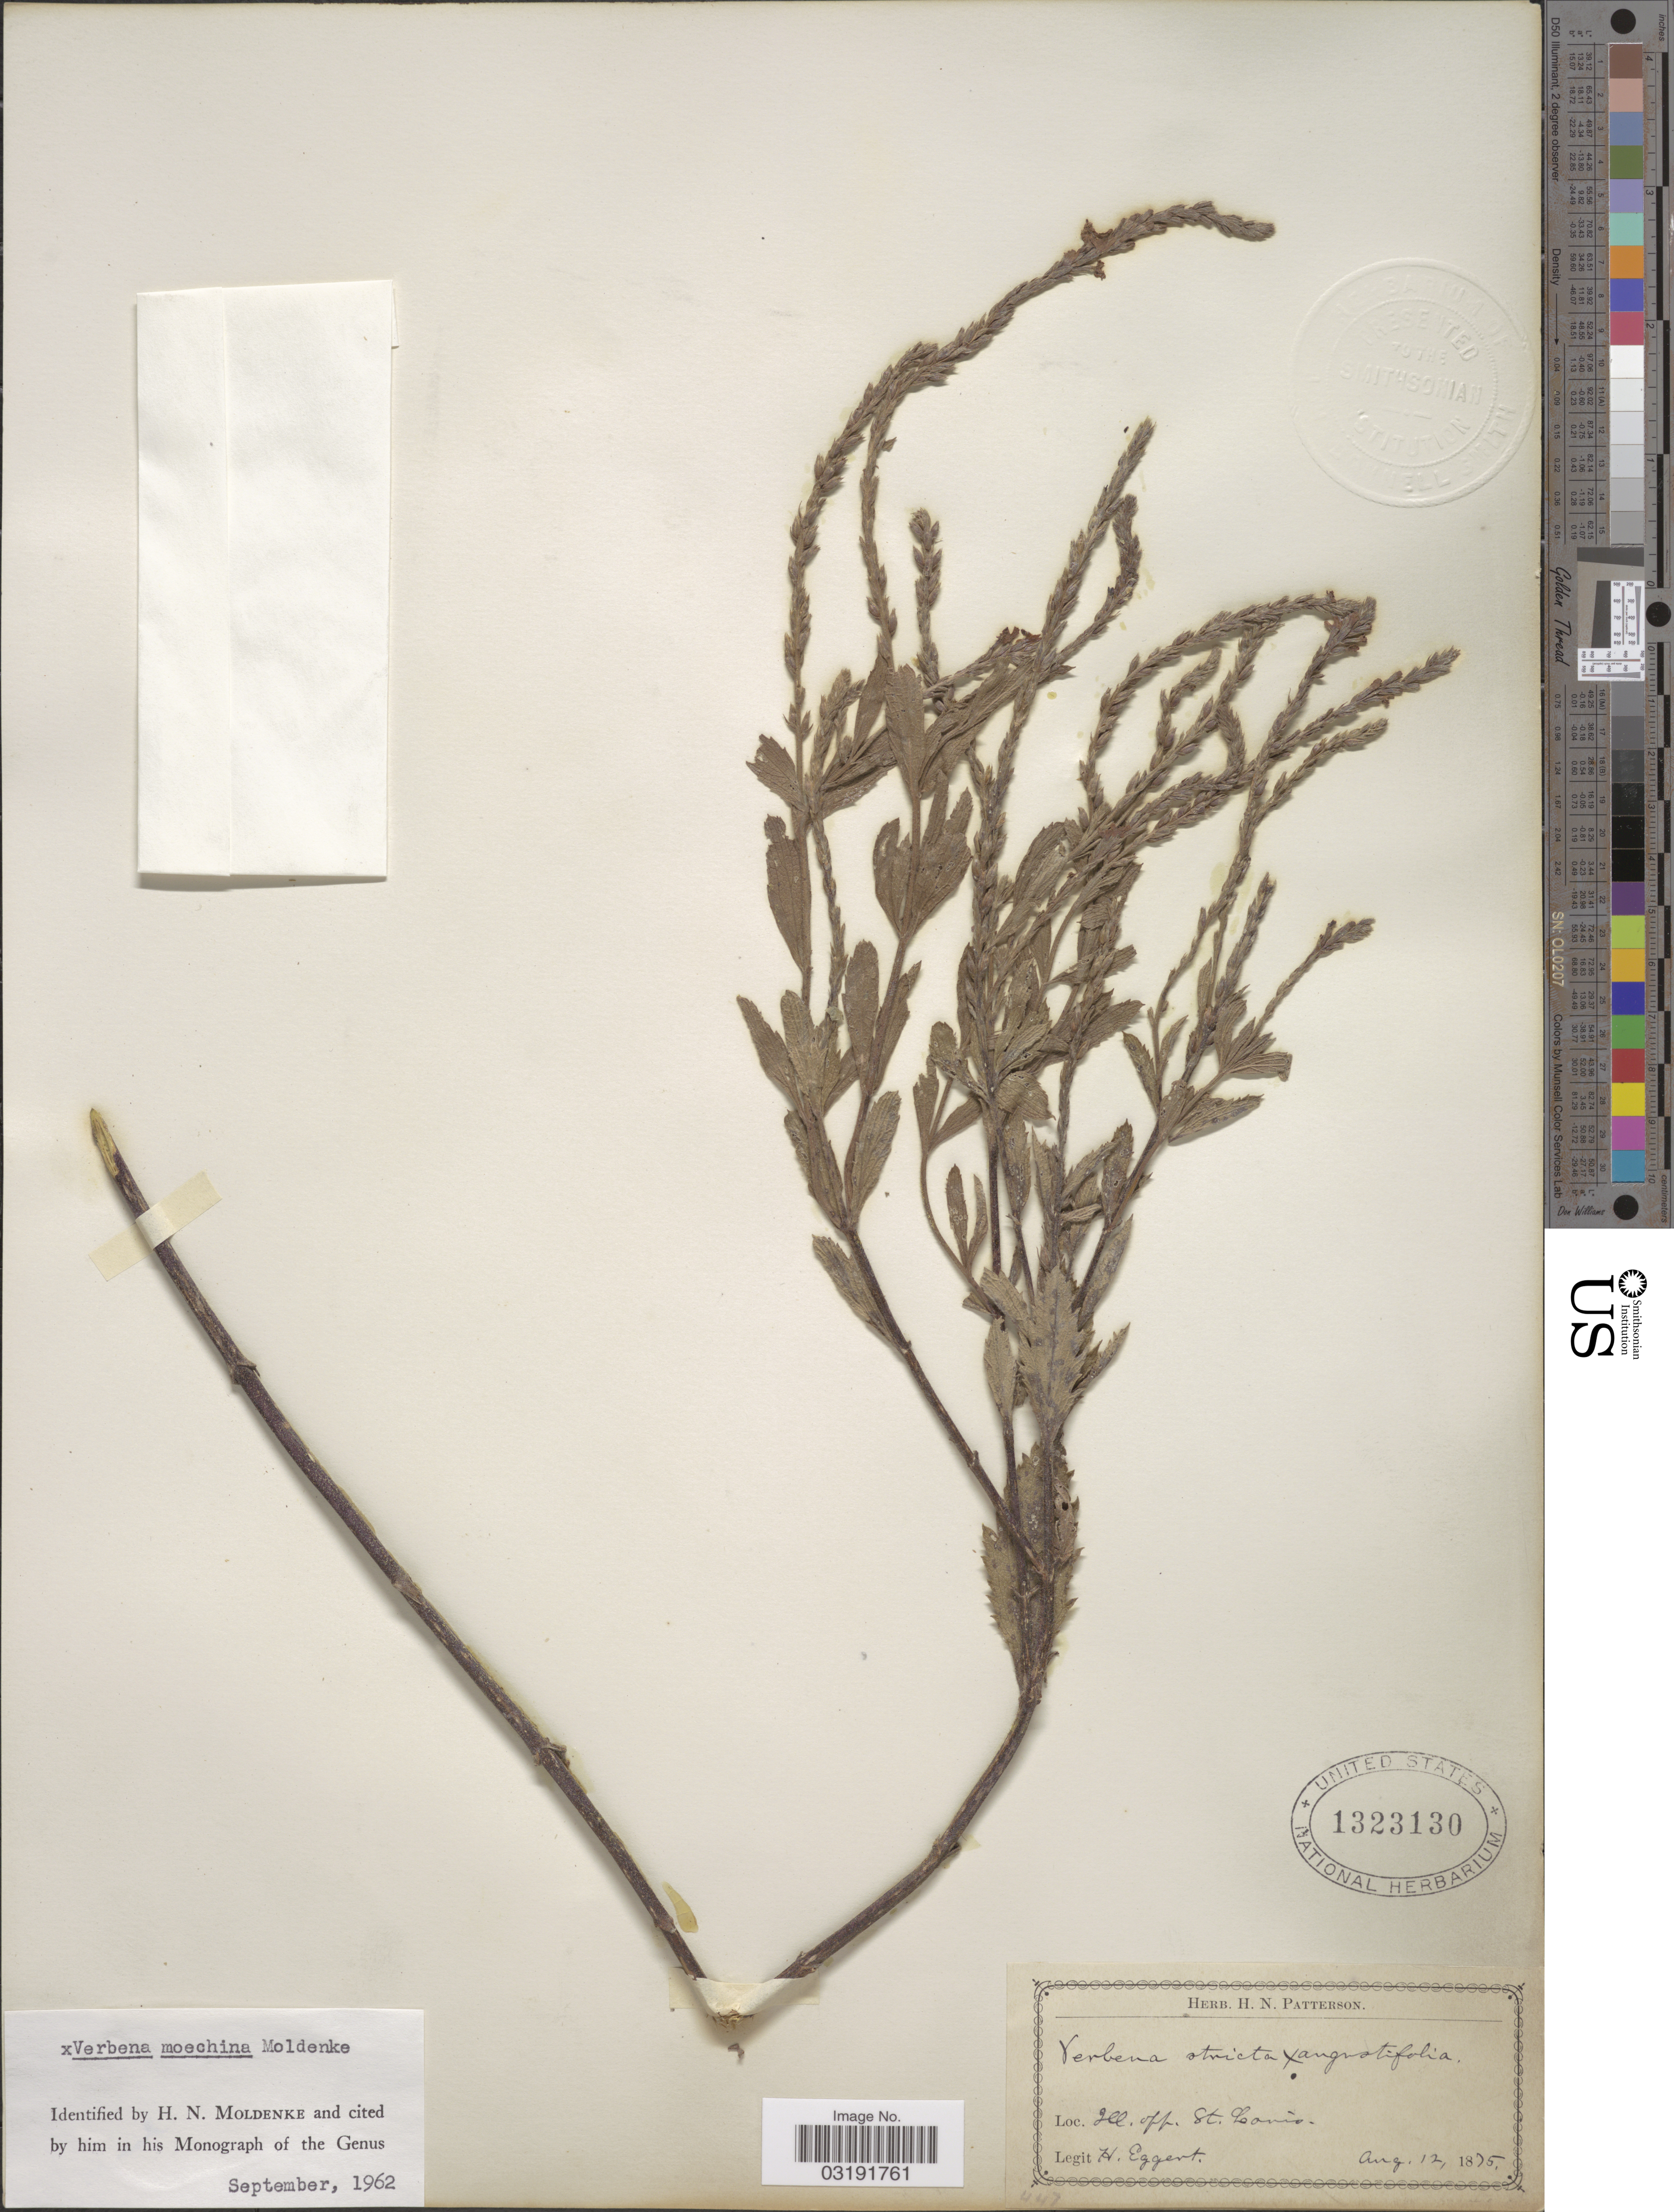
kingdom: Plantae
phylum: Tracheophyta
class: Magnoliopsida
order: Lamiales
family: Verbenaceae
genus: Verbena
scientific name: Verbena x moechina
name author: Moldenke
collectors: H. Eggert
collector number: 447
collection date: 1875-08-12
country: United States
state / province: Illinois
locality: Off St. Louis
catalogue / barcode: US 1323130